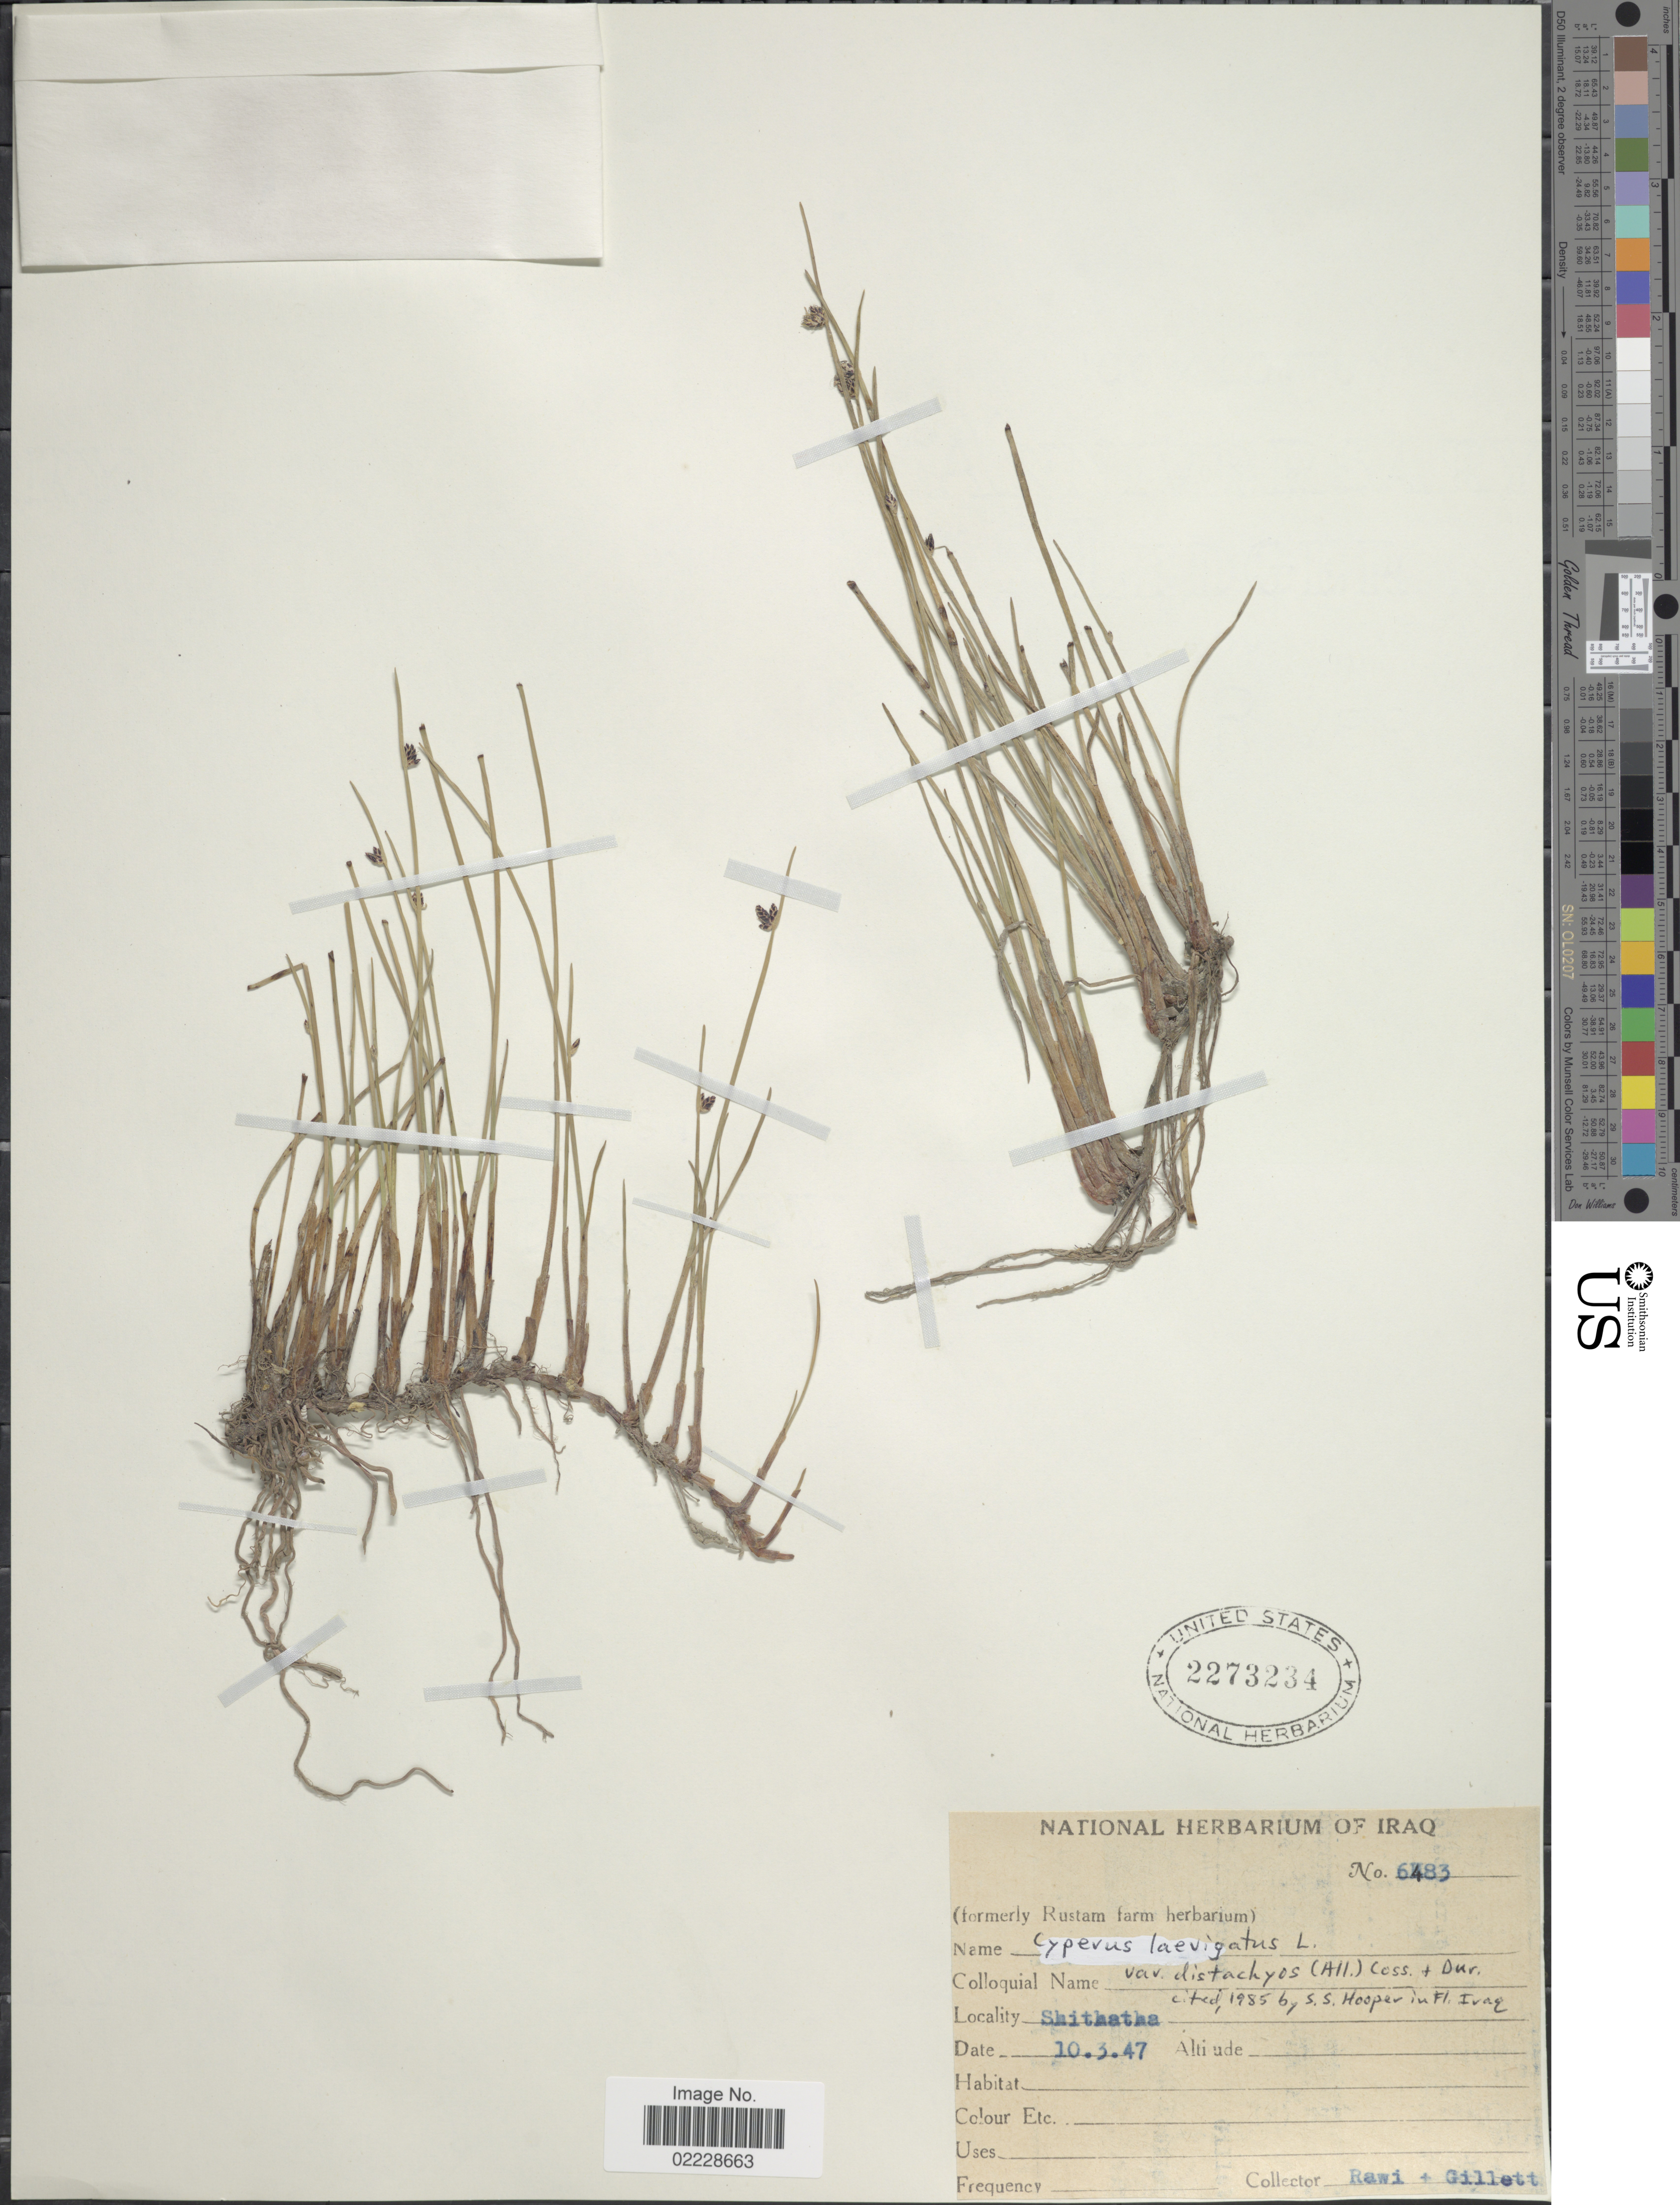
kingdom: Plantae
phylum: Tracheophyta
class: Liliopsida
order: Poales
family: Cyperaceae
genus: Cyperus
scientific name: Cyperus laevigatus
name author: L.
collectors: -. Rawi & Gillett, --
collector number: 6483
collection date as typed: Transcribed d/m/y: 10/3/47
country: Iraq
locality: Shithatha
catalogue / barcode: US 2273234